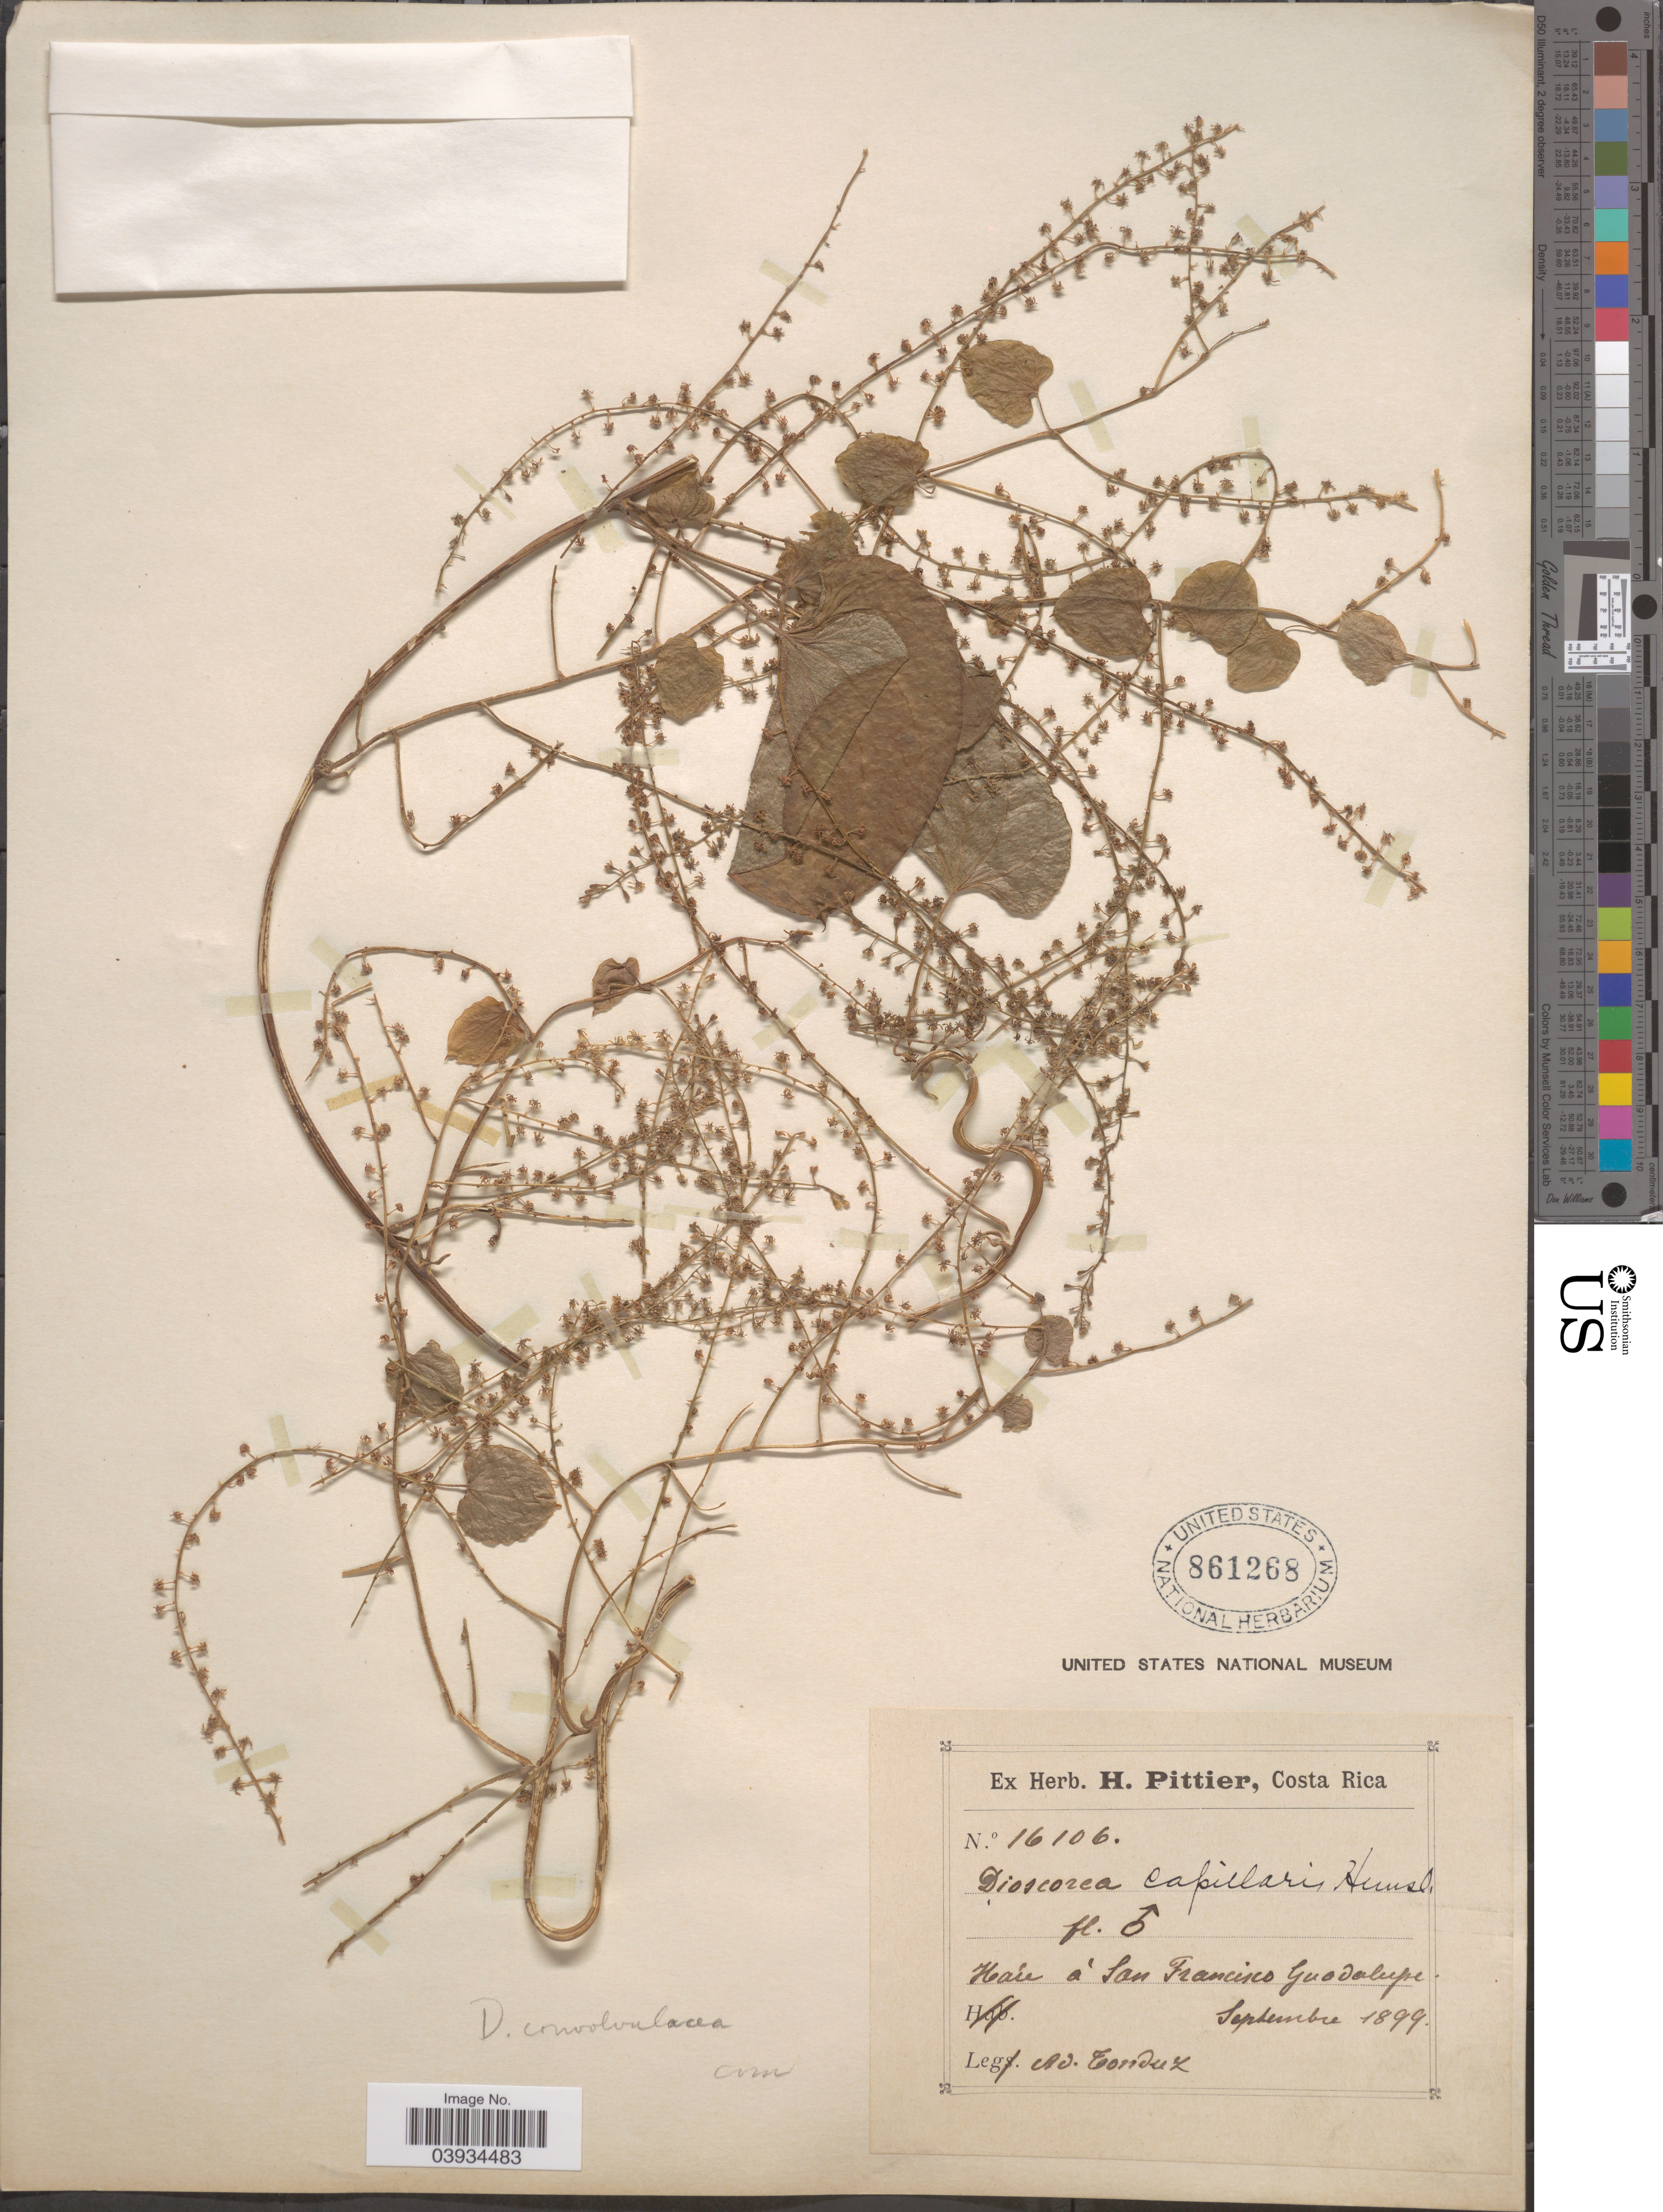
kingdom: Plantae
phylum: Tracheophyta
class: Liliopsida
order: Dioscoreales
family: Dioscoreaceae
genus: Dioscorea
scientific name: Dioscorea convolvulacea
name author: Schltdl. & Cham.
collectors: A. Tonduz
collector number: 16106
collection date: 1899-09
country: Costa Rica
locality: Haie á San Francisco Guadalupe.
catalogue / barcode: US 861268